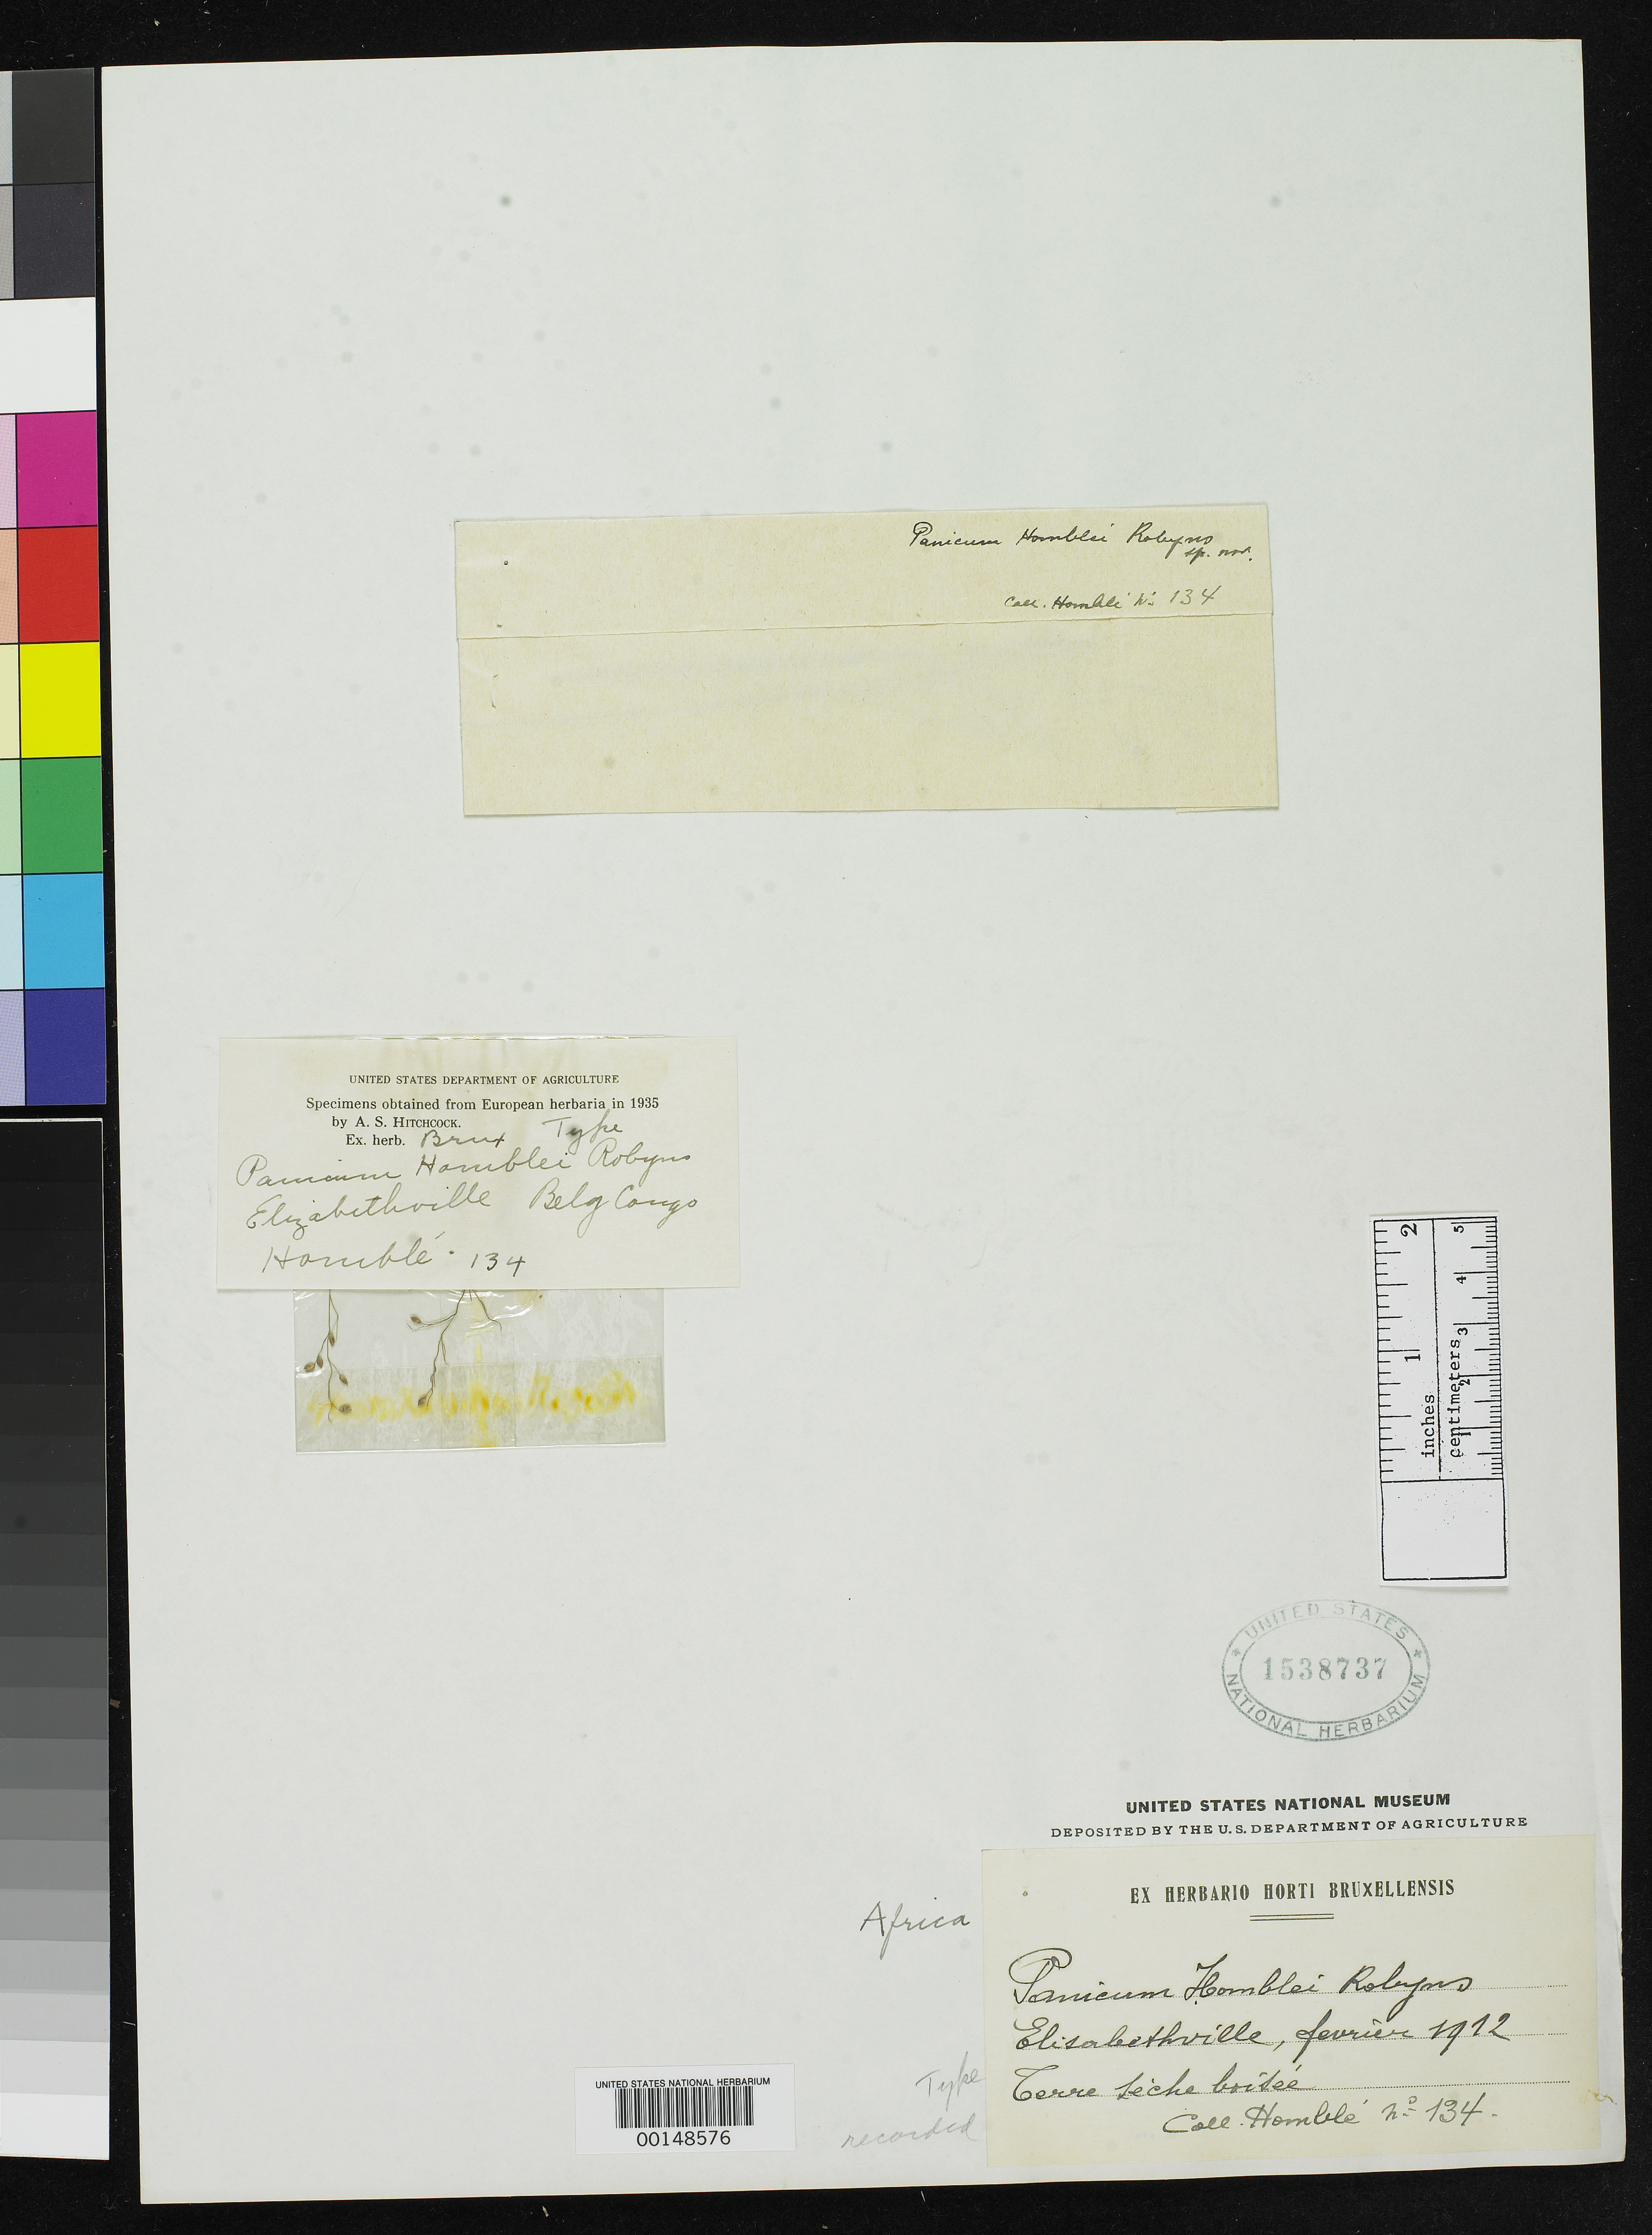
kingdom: Plantae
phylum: Tracheophyta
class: Liliopsida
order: Poales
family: Poaceae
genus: Panicum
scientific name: Panicum homblei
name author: Robyns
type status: Type Fragment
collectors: H. Homblé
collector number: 134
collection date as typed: Feb 1912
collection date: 1912-02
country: Congo, Democratic Republic of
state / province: Haut-Katanga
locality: Lubumbashi (Elisabethville).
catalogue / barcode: US 1538737